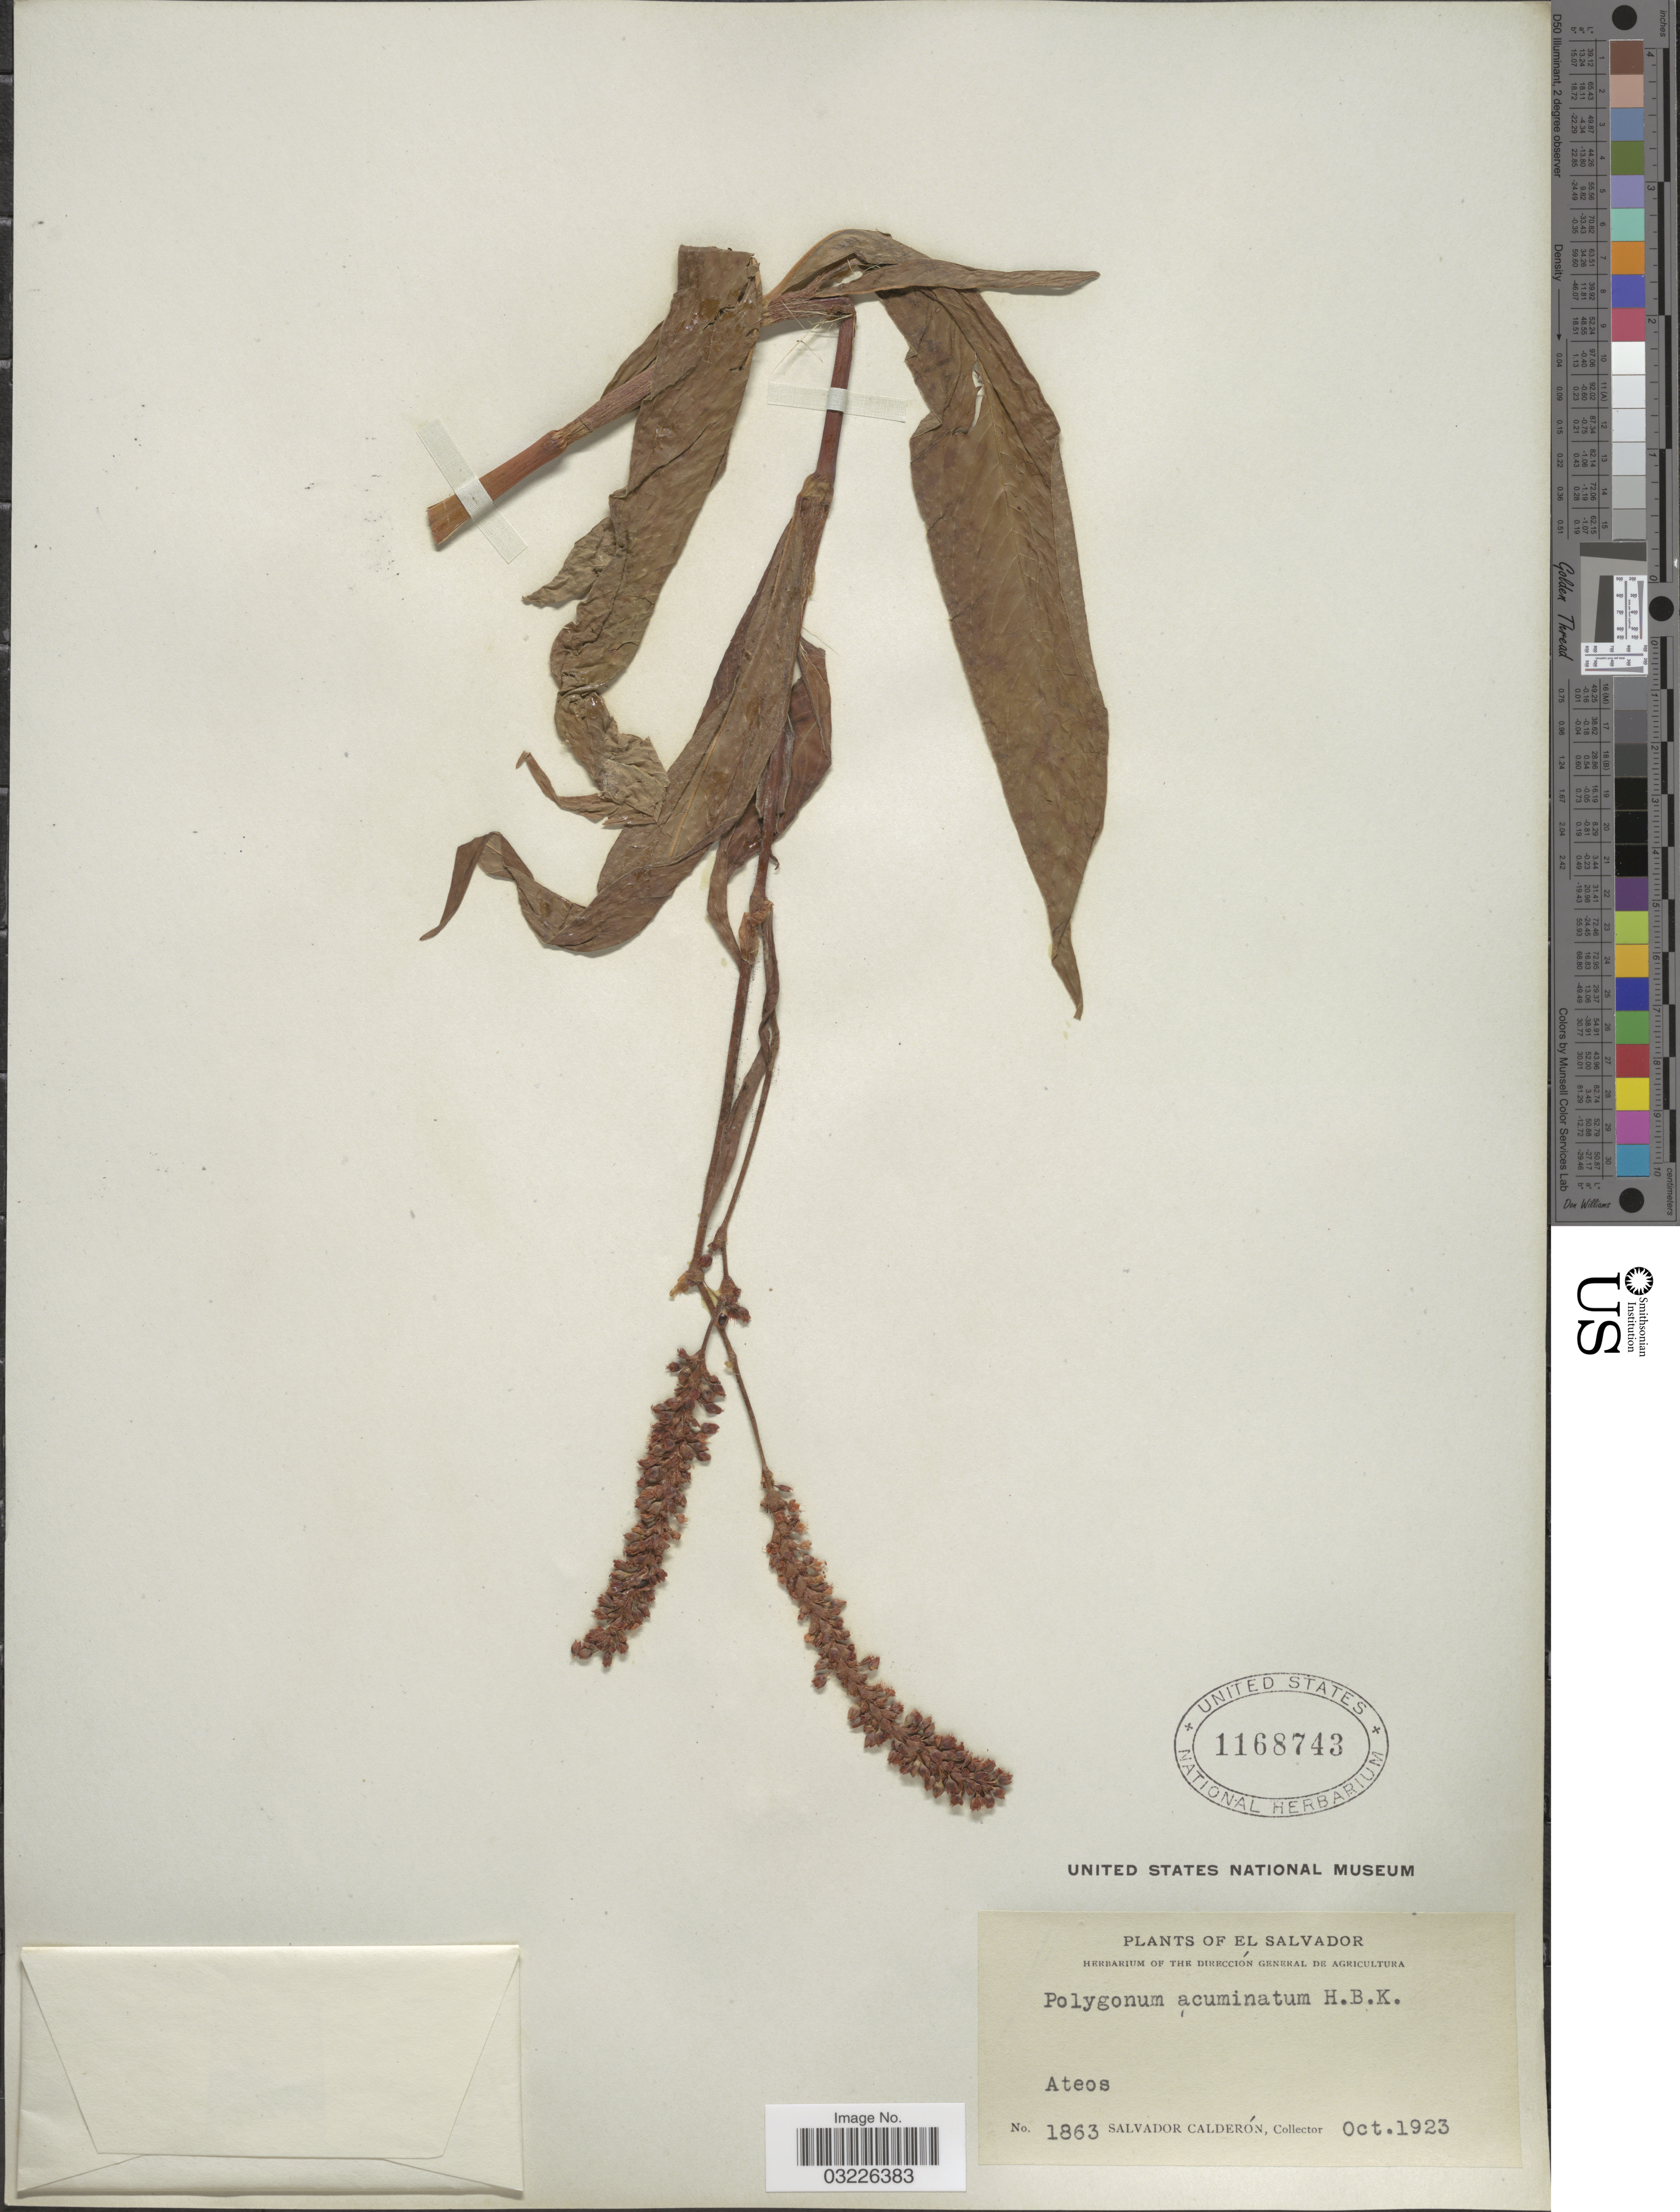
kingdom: Plantae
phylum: Tracheophyta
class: Magnoliopsida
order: Caryophyllales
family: Polygonaceae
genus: Polygonum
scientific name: Polygonum acuminatum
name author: Kunth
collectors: S. Calderón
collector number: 1863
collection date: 1923-10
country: El Salvador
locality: Ateos.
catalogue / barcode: US 1168743